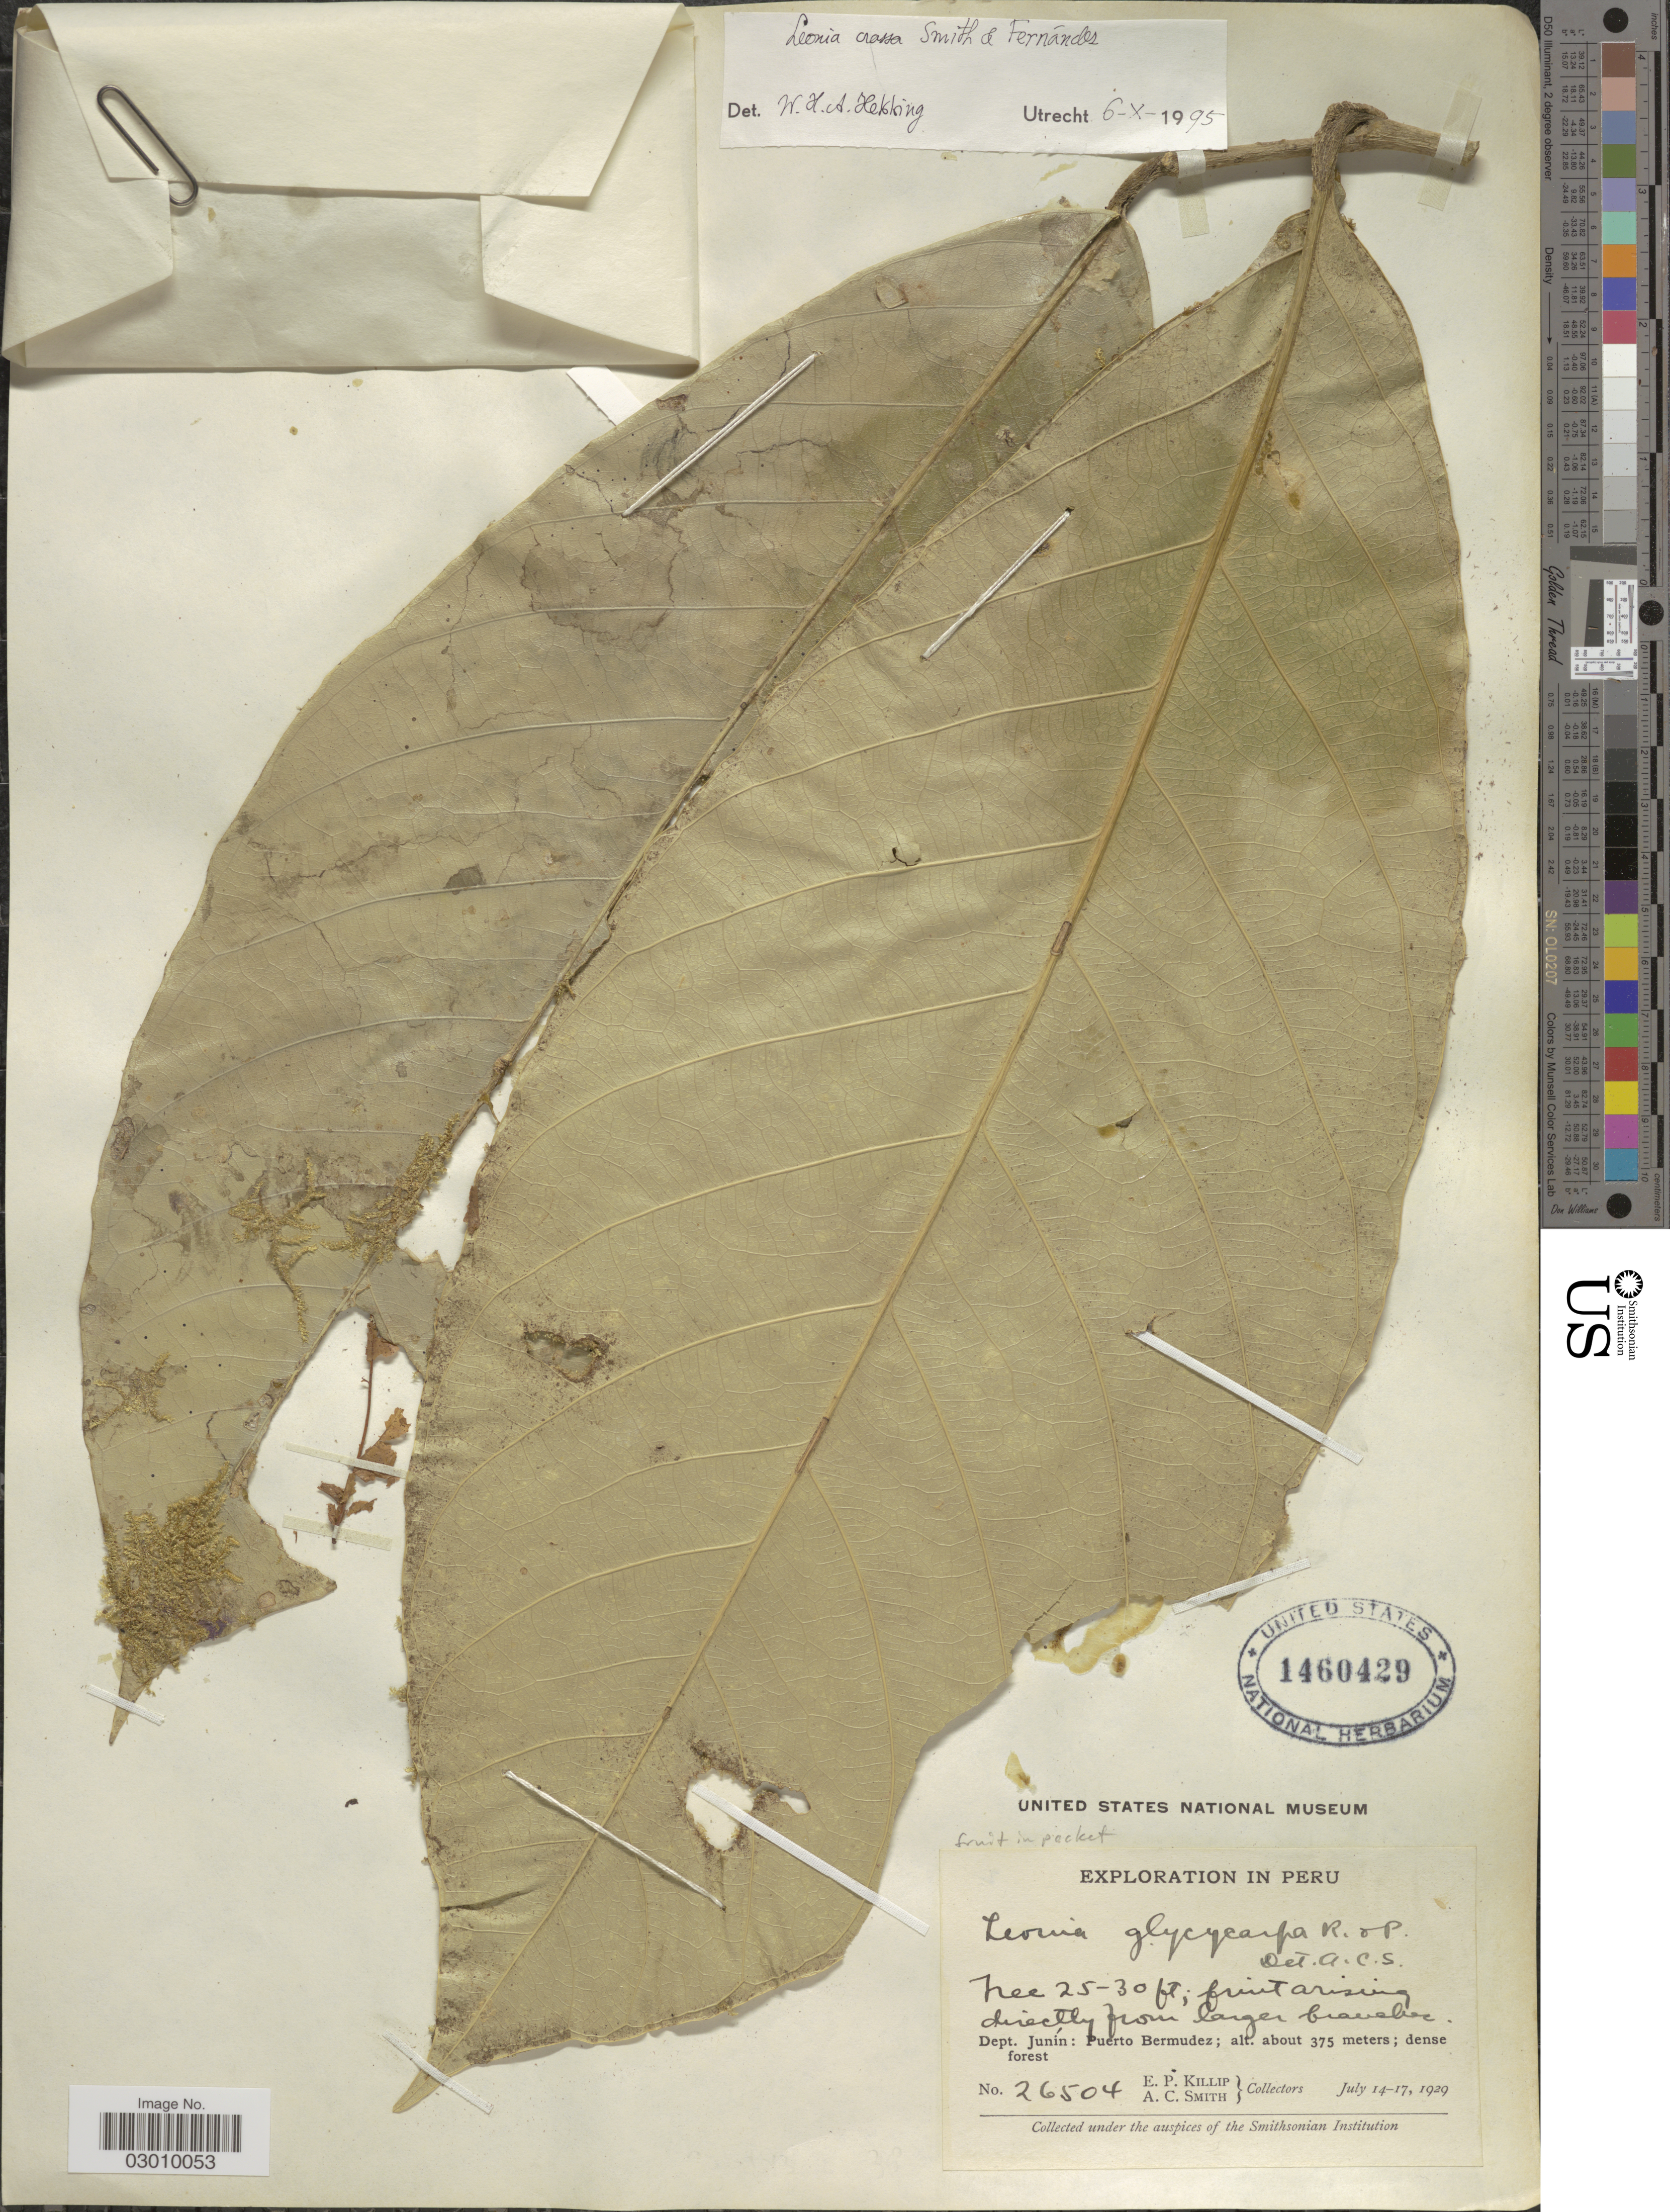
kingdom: Plantae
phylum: Tracheophyta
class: Magnoliopsida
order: Malpighiales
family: Violaceae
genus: Leonia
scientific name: Leonia crassa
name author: L.B. Sm. & A. Fernández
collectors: E. P. Killip & A. C. Smith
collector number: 26504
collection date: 1929-07-14/1929-07-17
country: Peru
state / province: Junín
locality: Dept. Junín: Puerto Bermudez.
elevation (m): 375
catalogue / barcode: US 1460429